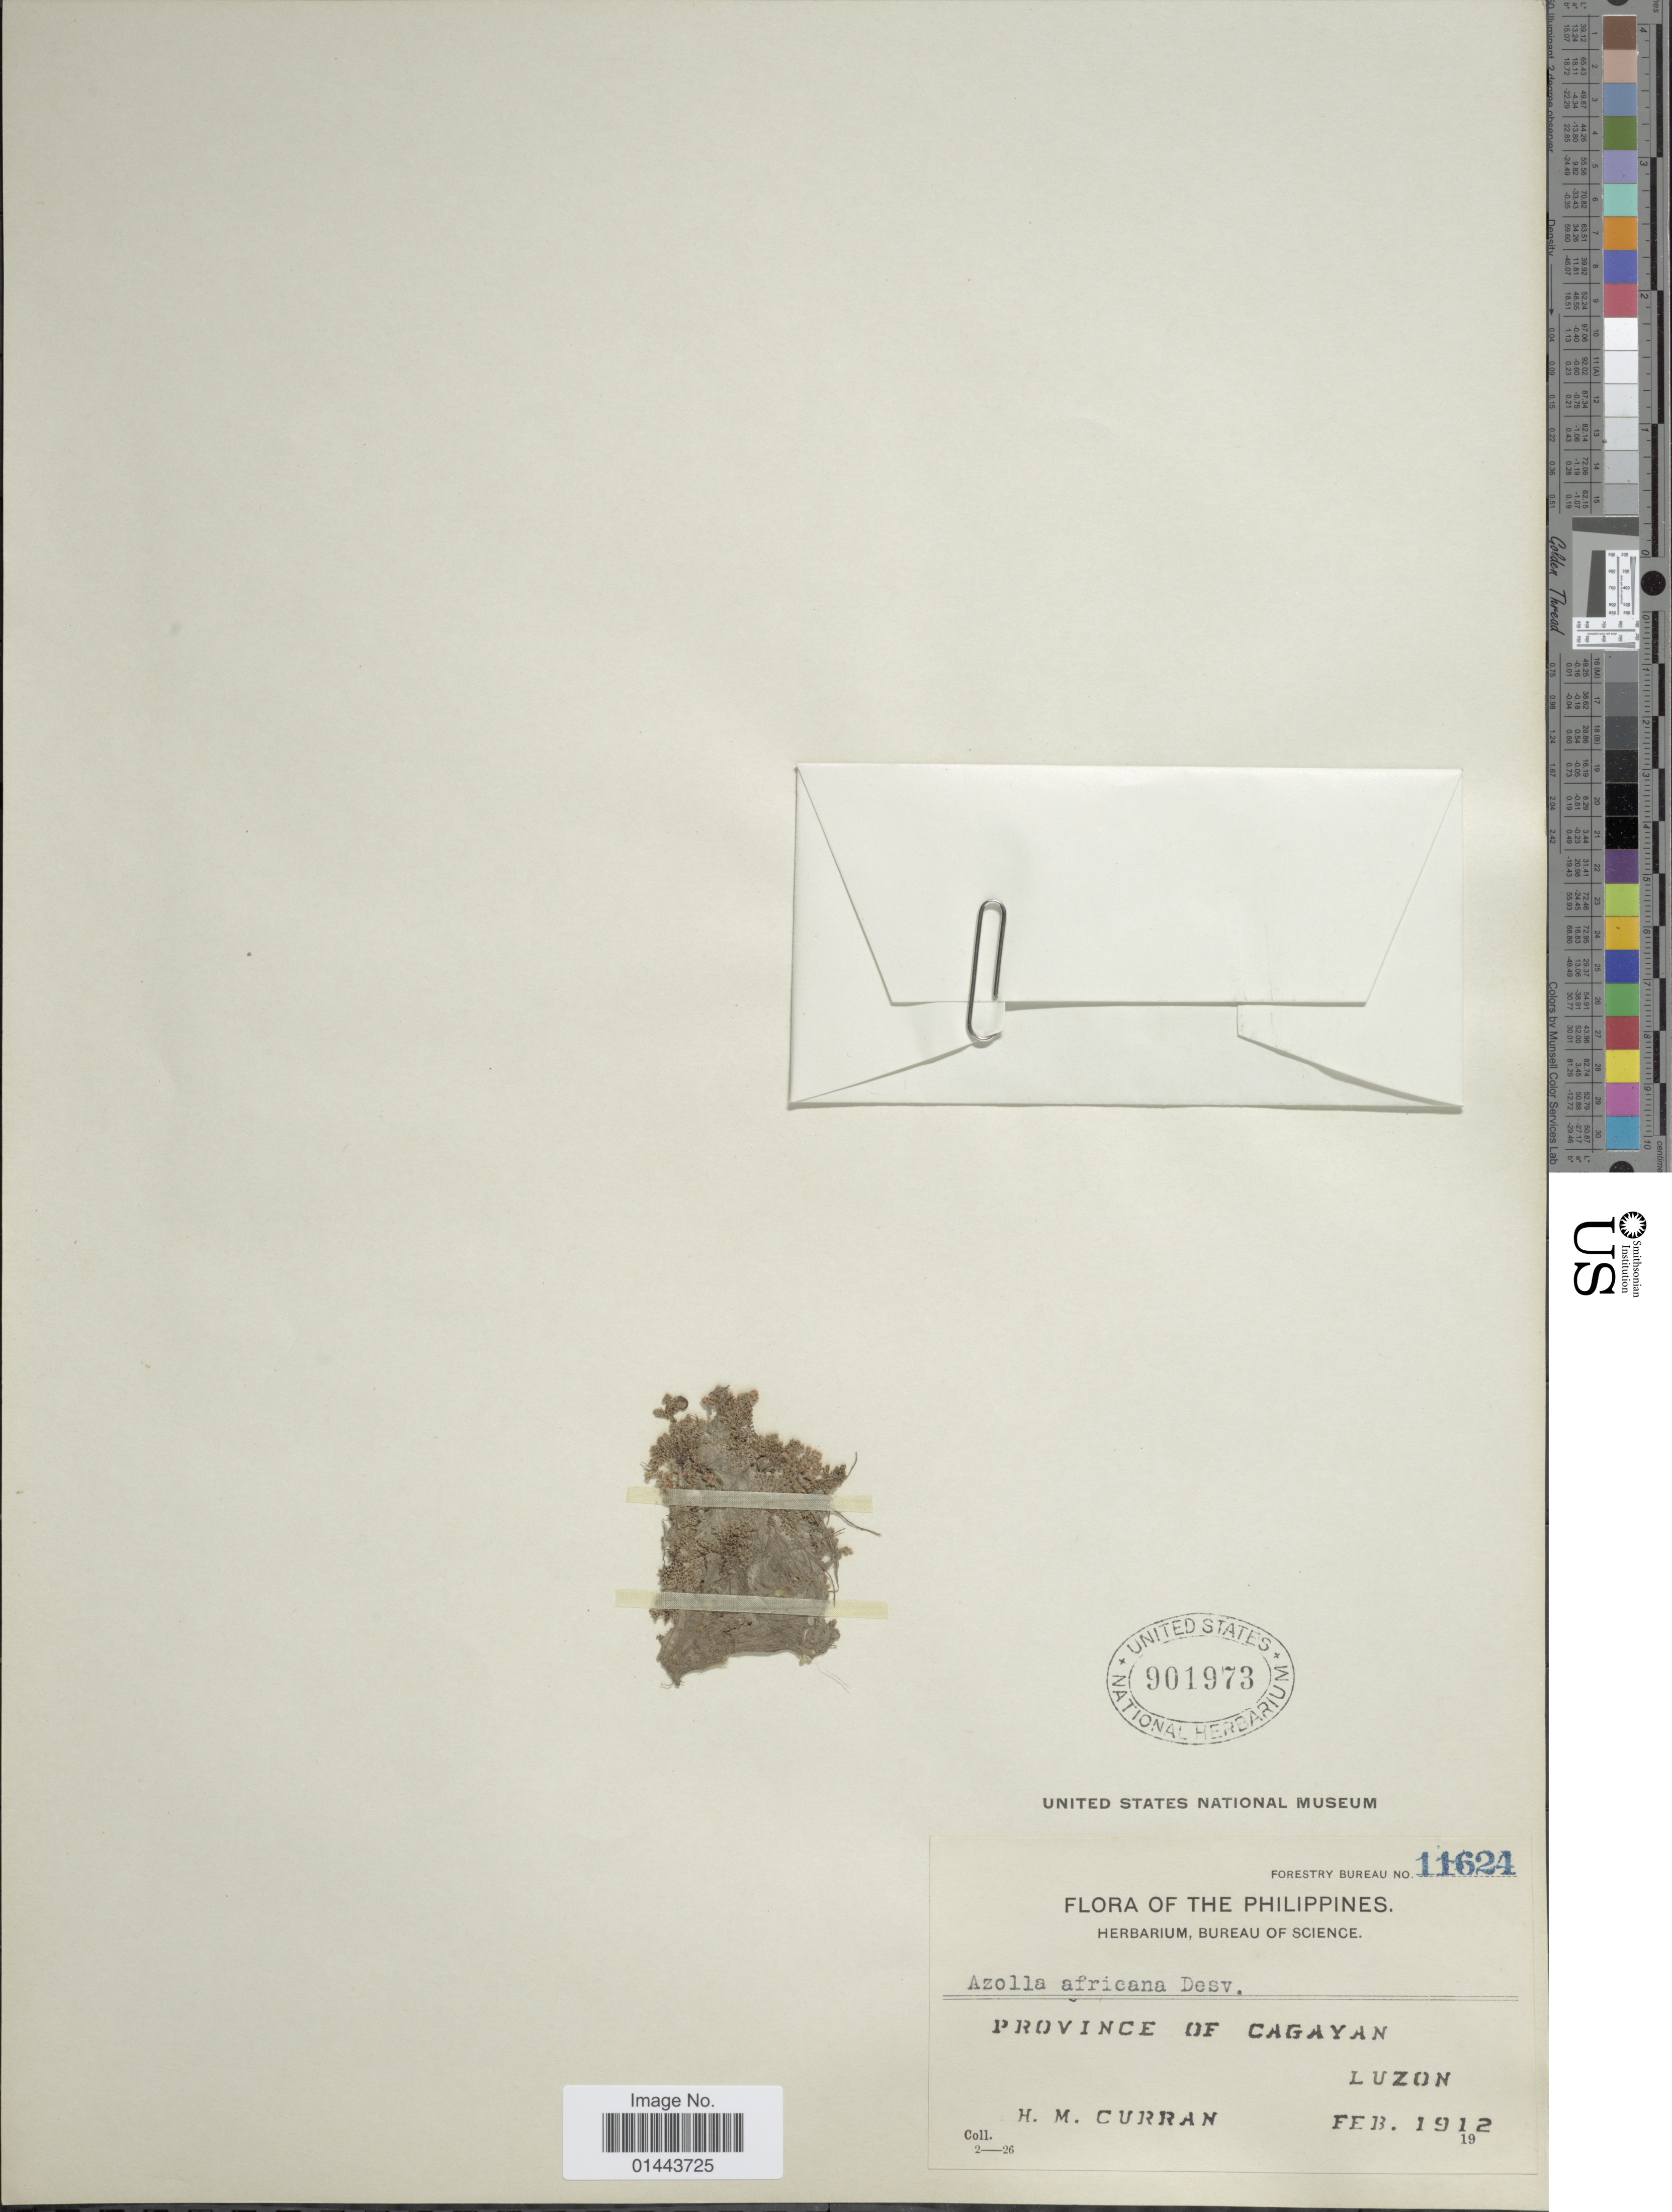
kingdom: Plantae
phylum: Tracheophyta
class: Polypodiopsida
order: Salviniales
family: Salviniaceae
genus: Azolla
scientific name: Azolla pinnata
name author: R. Br.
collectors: H. M. Curran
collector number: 11624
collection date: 1912-02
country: Philippines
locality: Province of Cagayan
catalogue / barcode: US 901973